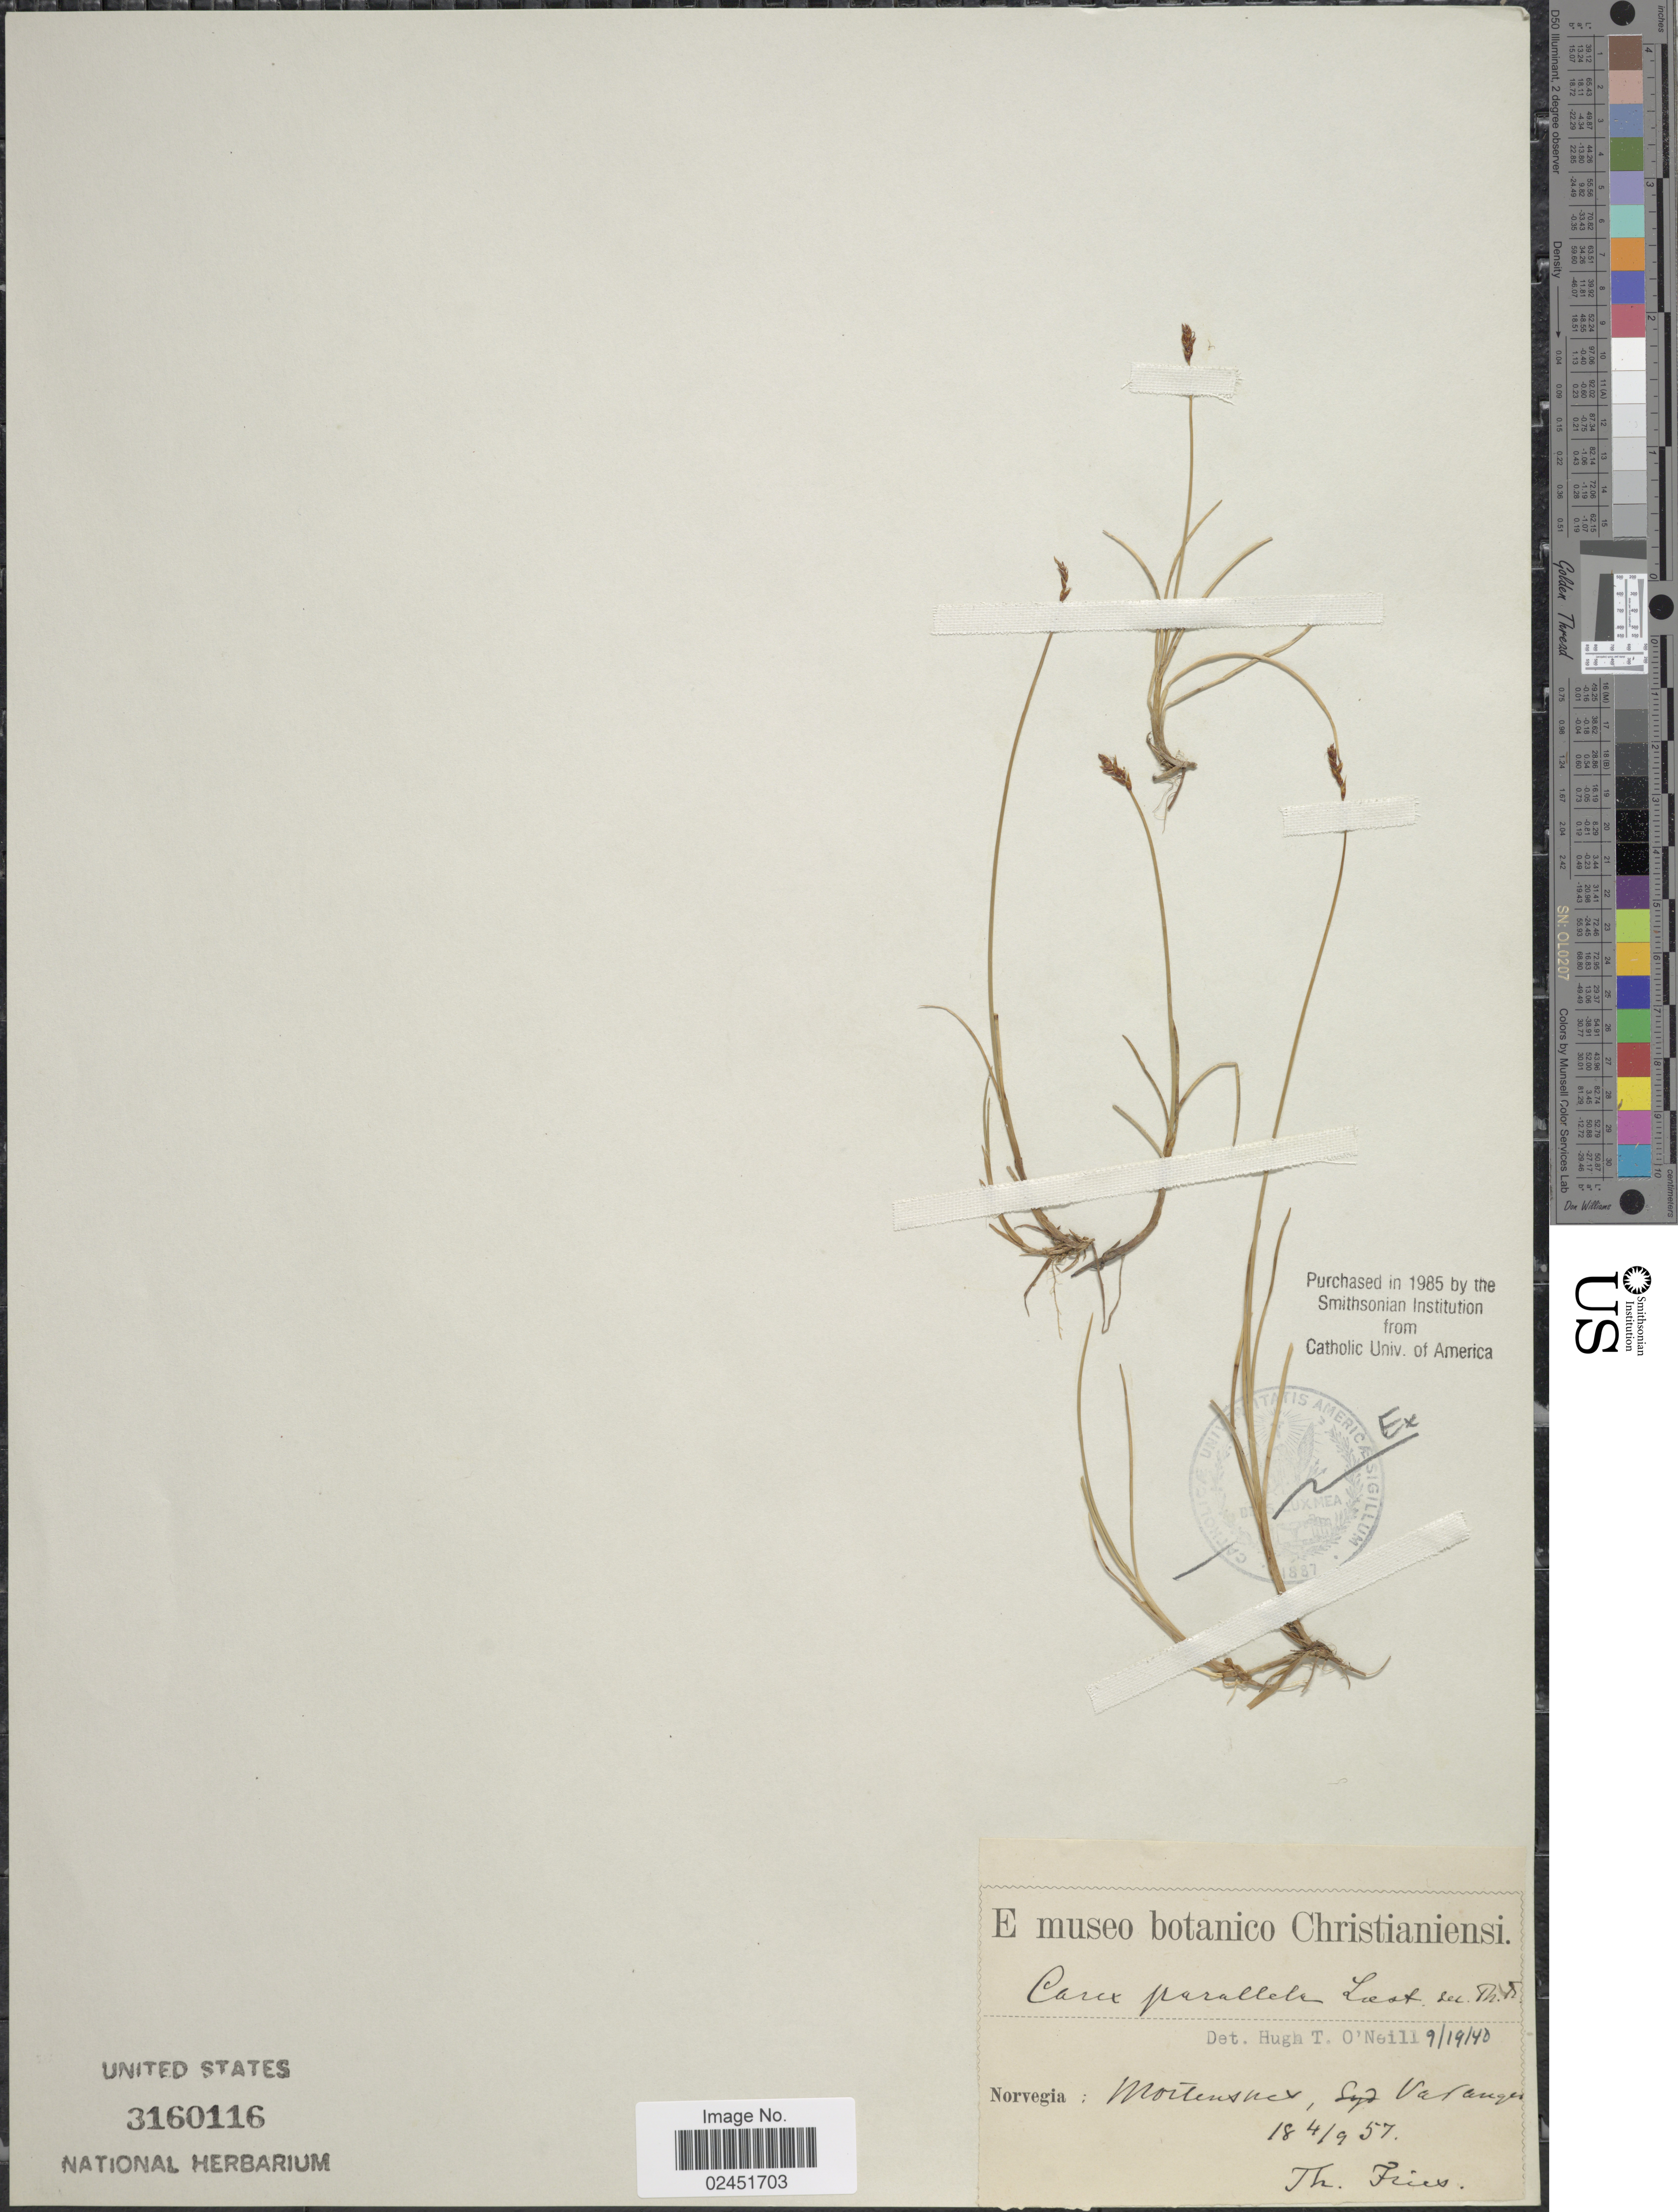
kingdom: Plantae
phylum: Tracheophyta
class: Liliopsida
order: Poales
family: Cyperaceae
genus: Carex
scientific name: Carex parallela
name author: (Laest.) Sommerf.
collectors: T. Fries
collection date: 1857-09-04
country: Norway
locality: Norvegia: Mortensnes, Varanger.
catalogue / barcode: US 3160116